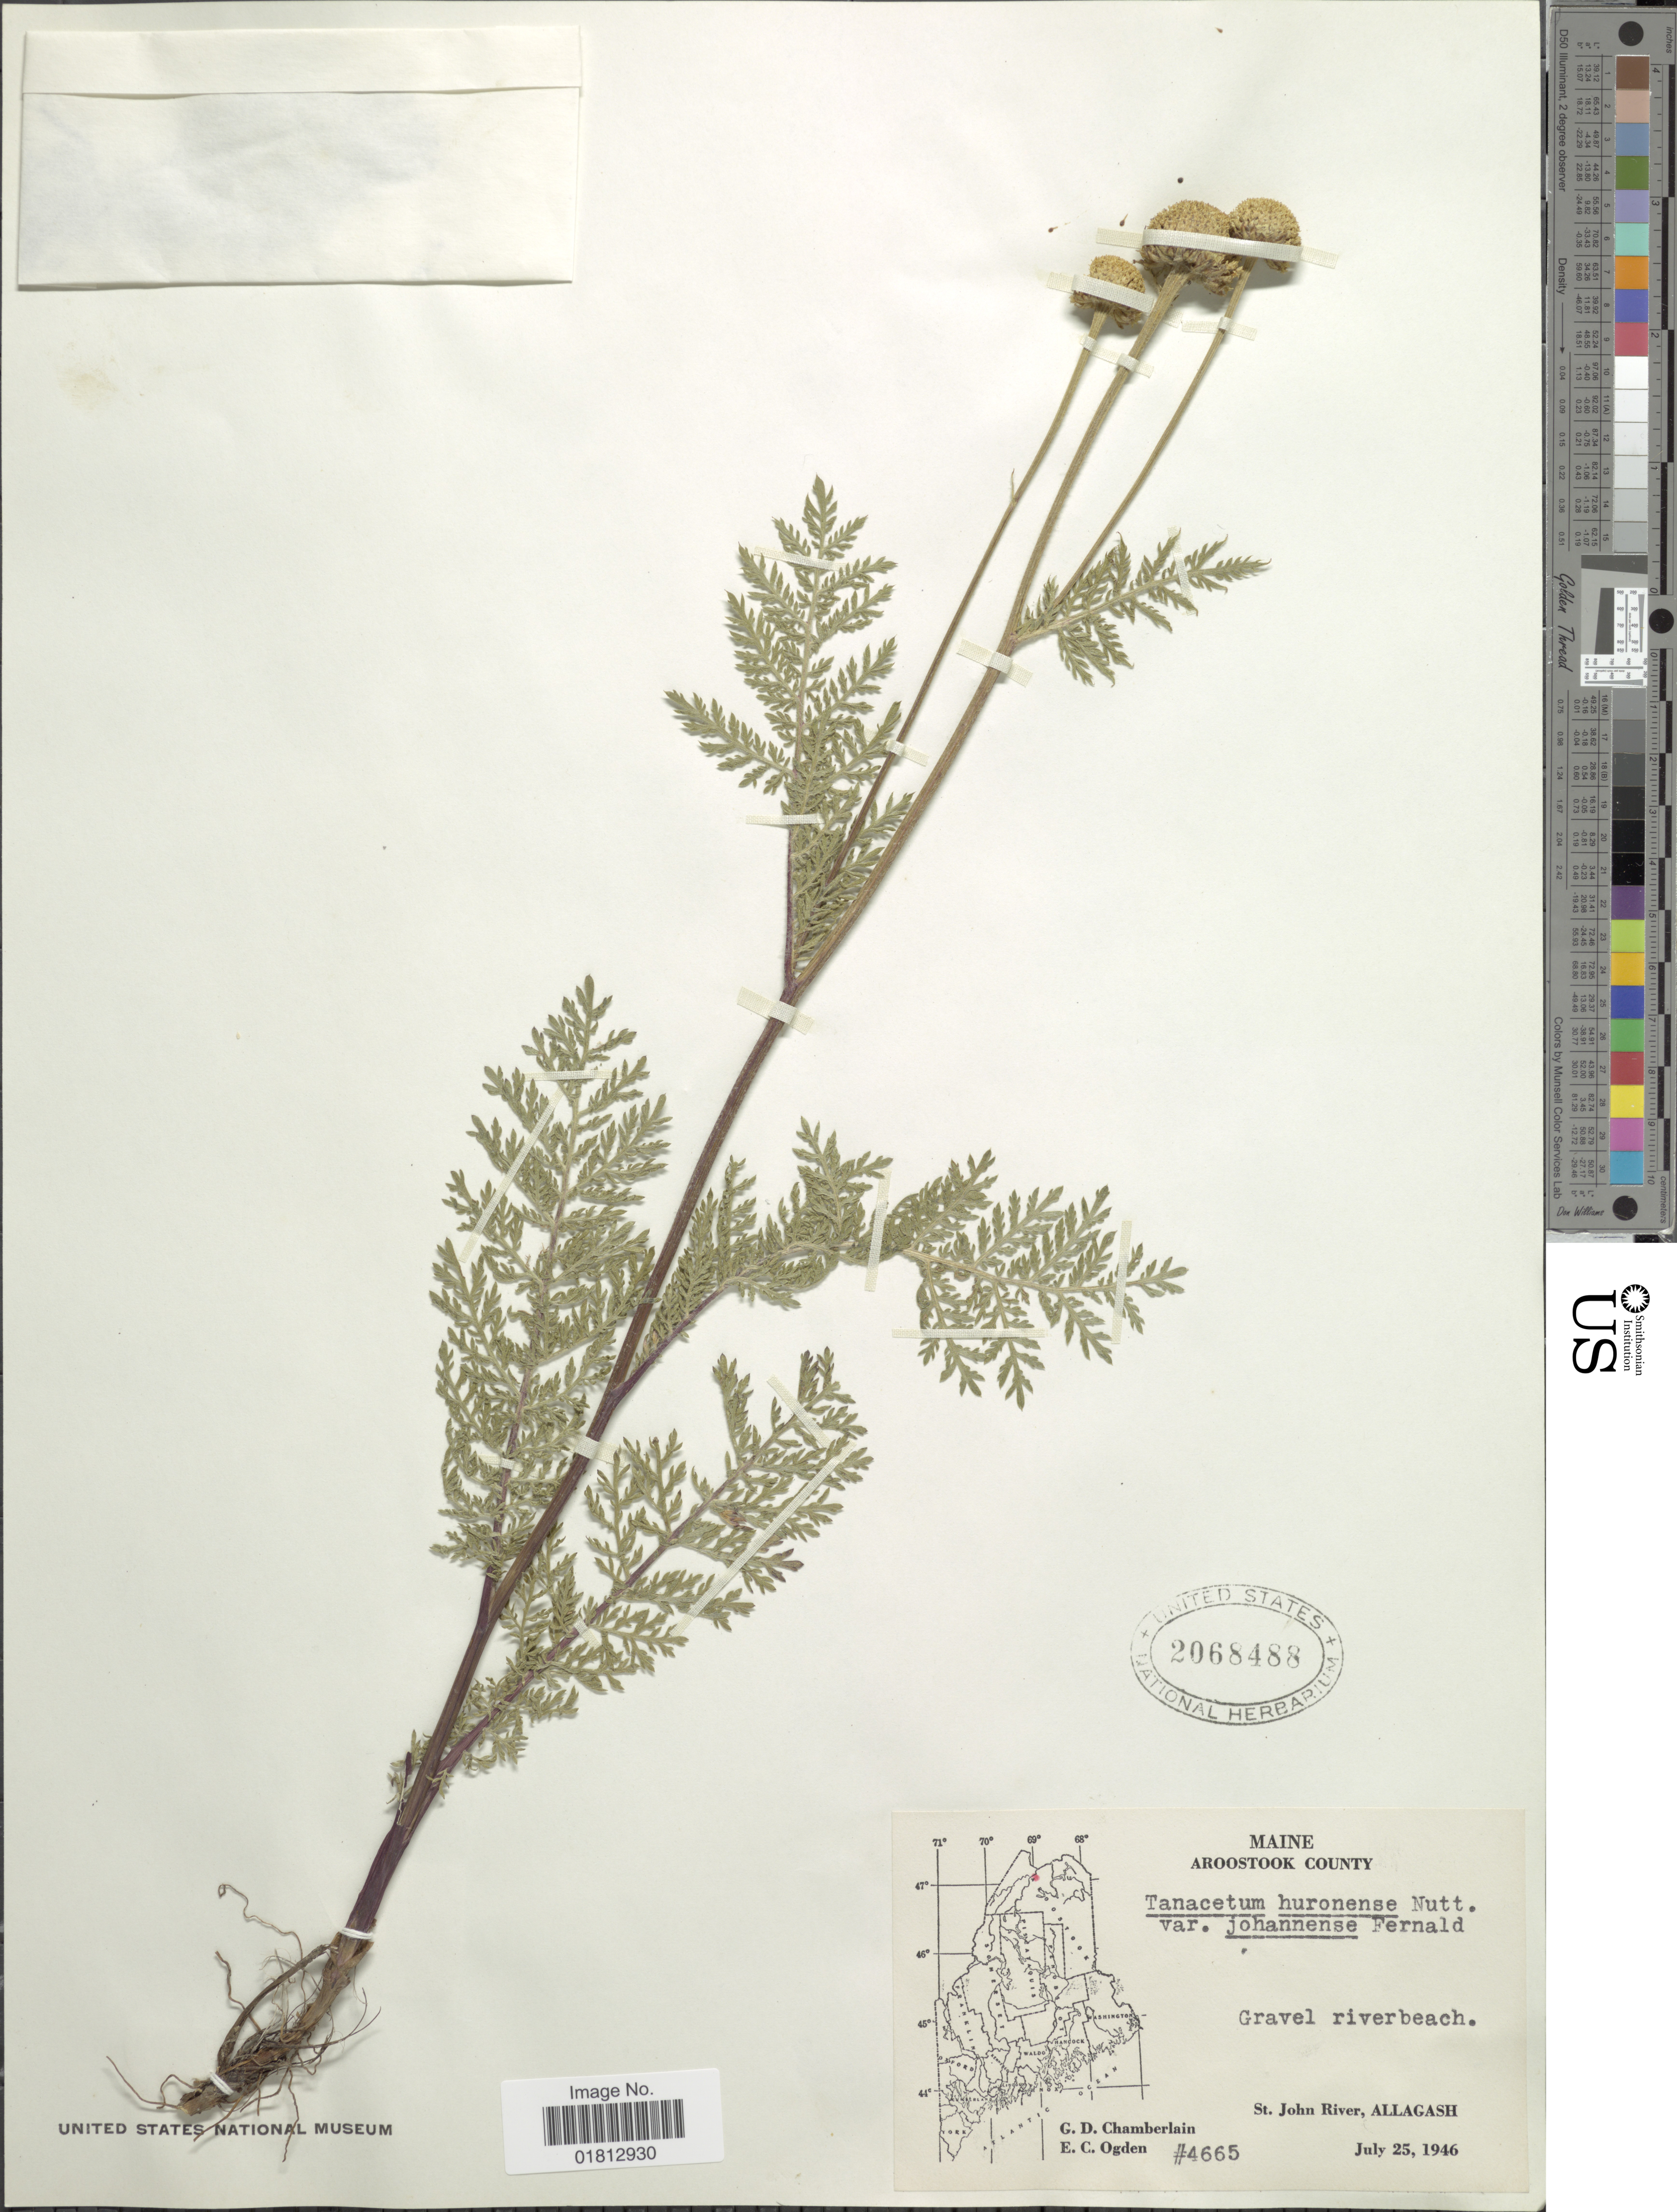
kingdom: Plantae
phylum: Tracheophyta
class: Magnoliopsida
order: Asterales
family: Asteraceae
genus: Tanacetum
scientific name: Tanacetum huronense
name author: Nutt.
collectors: G. D. Chamberlain & E. Ogden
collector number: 4665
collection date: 1946-07-25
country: United States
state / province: Maine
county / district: Aroostook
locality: St. John River, Allagash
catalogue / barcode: US 2068488